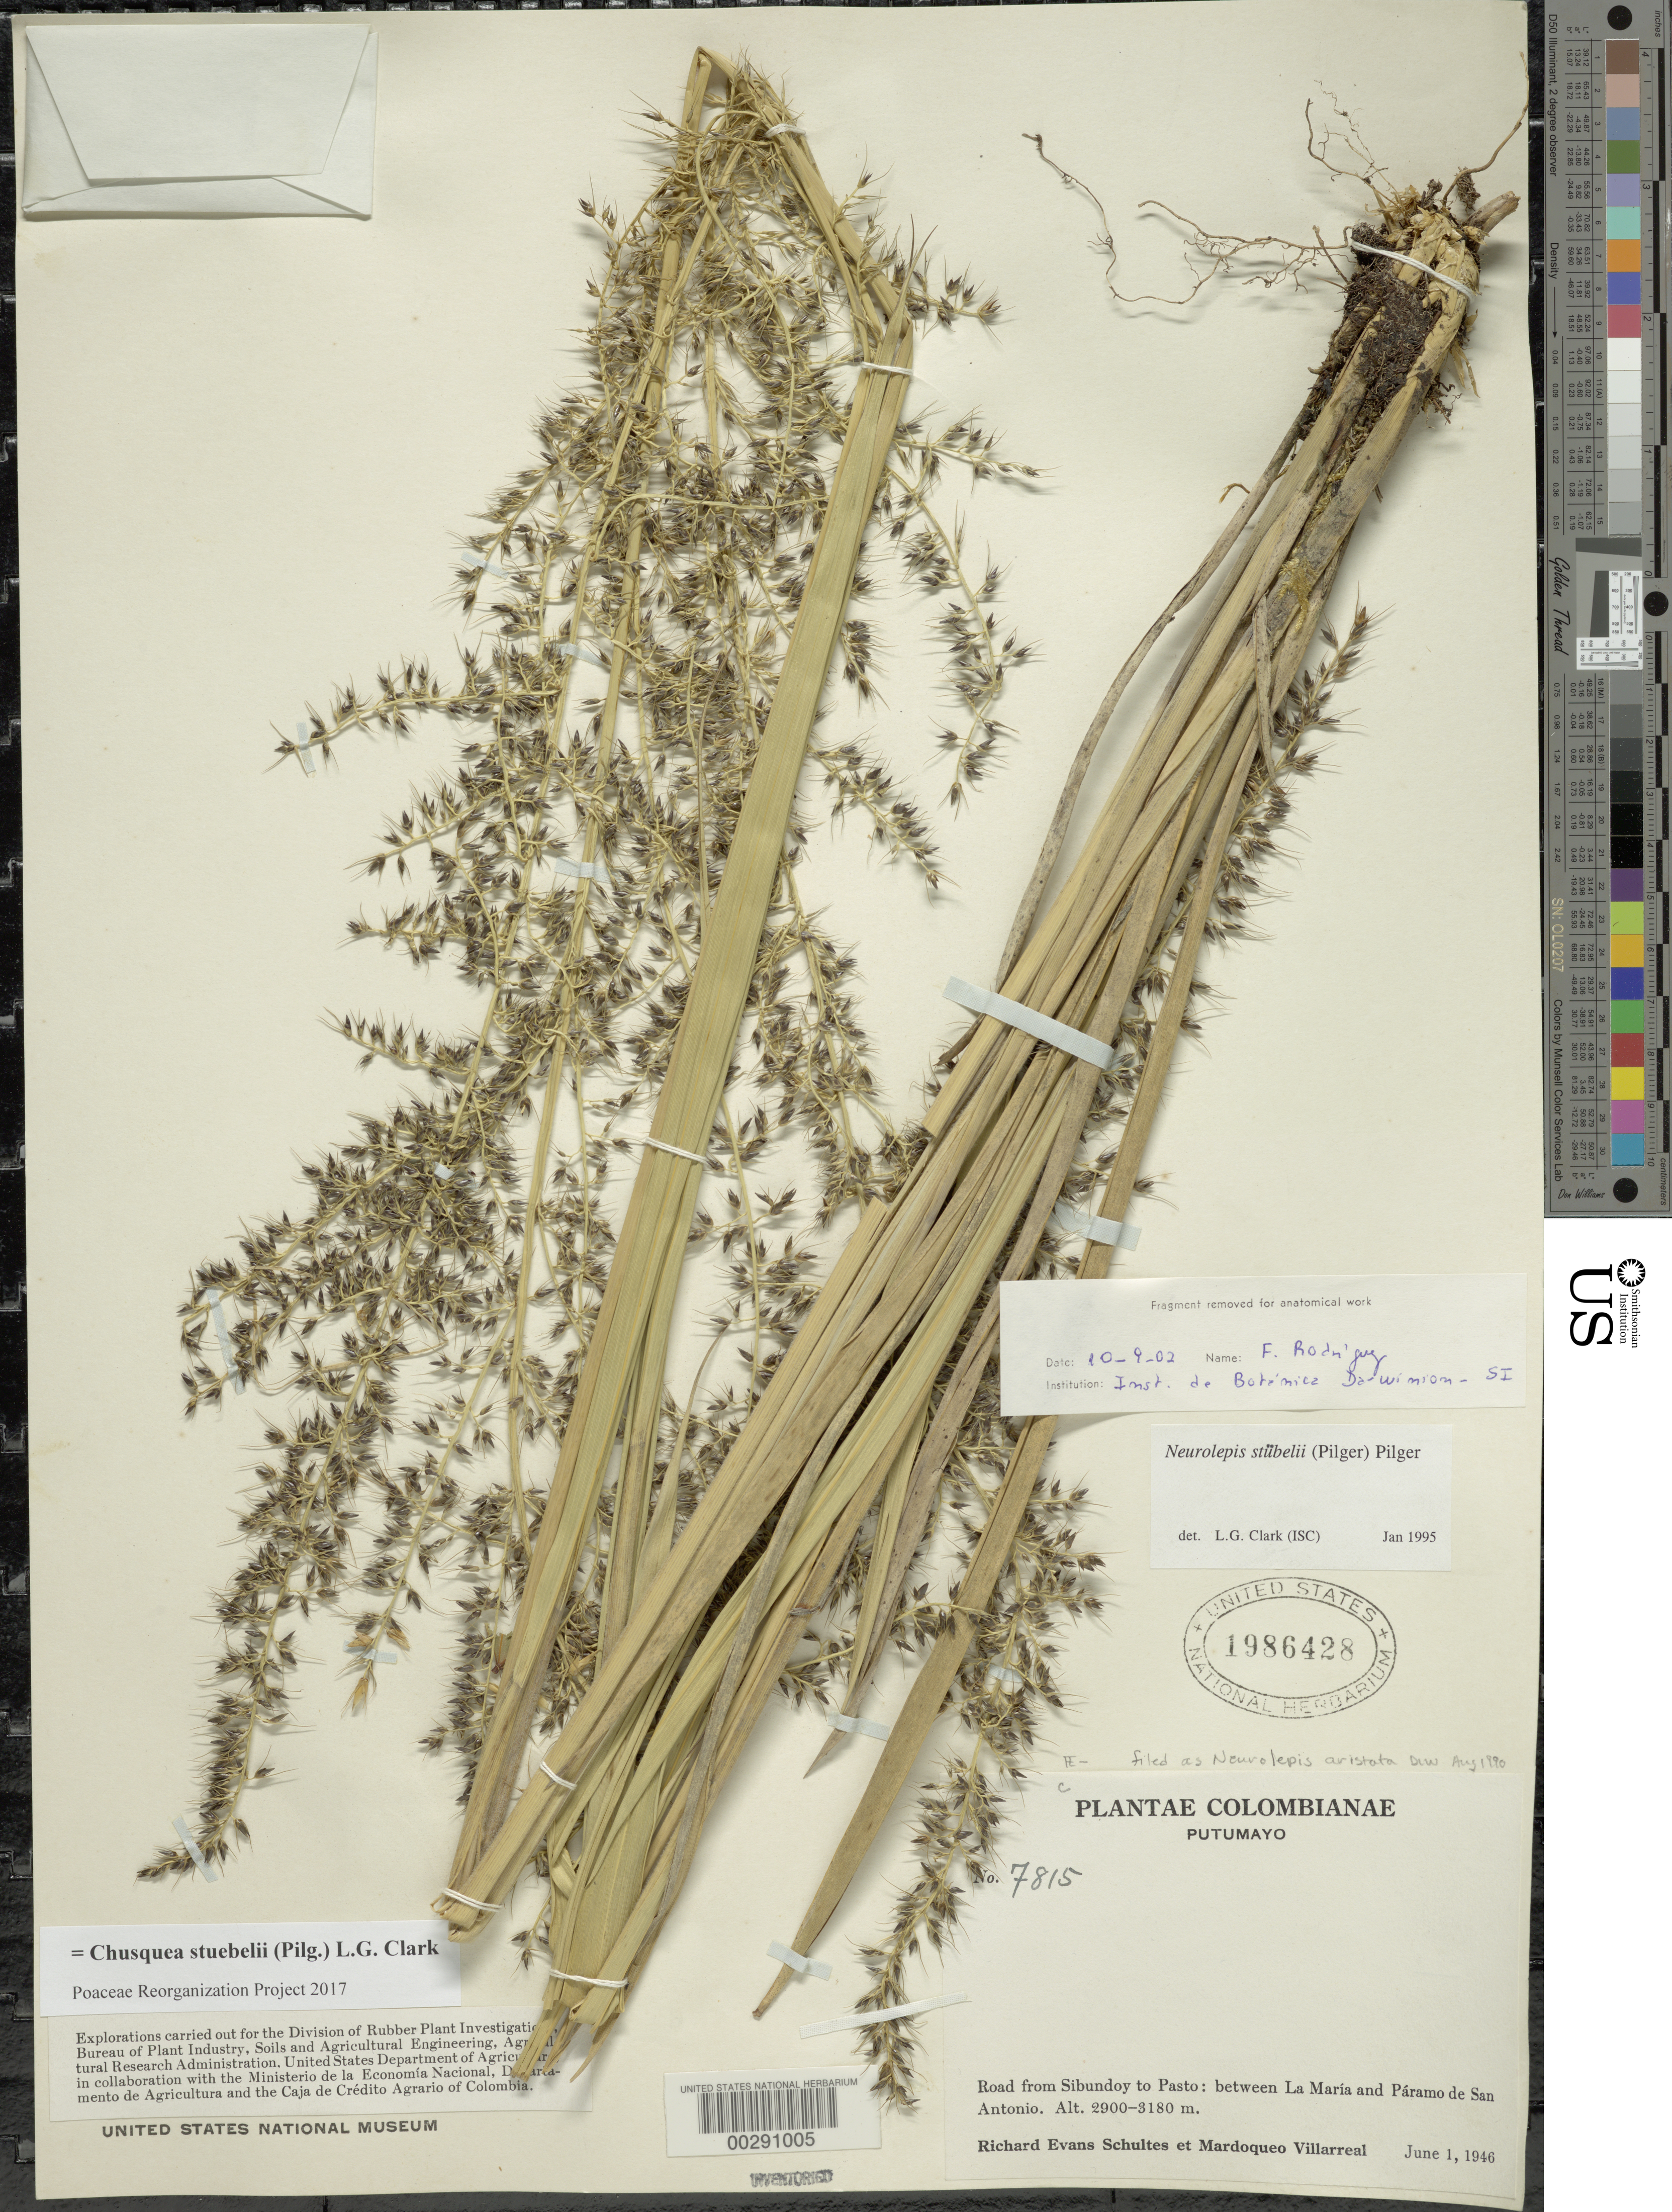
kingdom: Plantae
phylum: Tracheophyta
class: Liliopsida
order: Poales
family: Poaceae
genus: Chusquea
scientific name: Chusquea stuebelii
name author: (Pilg.) L.G. Clark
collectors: R. E. Schultes & M. Villarreal V.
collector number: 7815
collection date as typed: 01 Jun 1946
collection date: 1946-06-01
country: Colombia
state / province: Putumayo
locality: Road from Sibundoy to Pasto, between la Maria and Paramo de San Antonia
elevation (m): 2900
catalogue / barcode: US 1986428